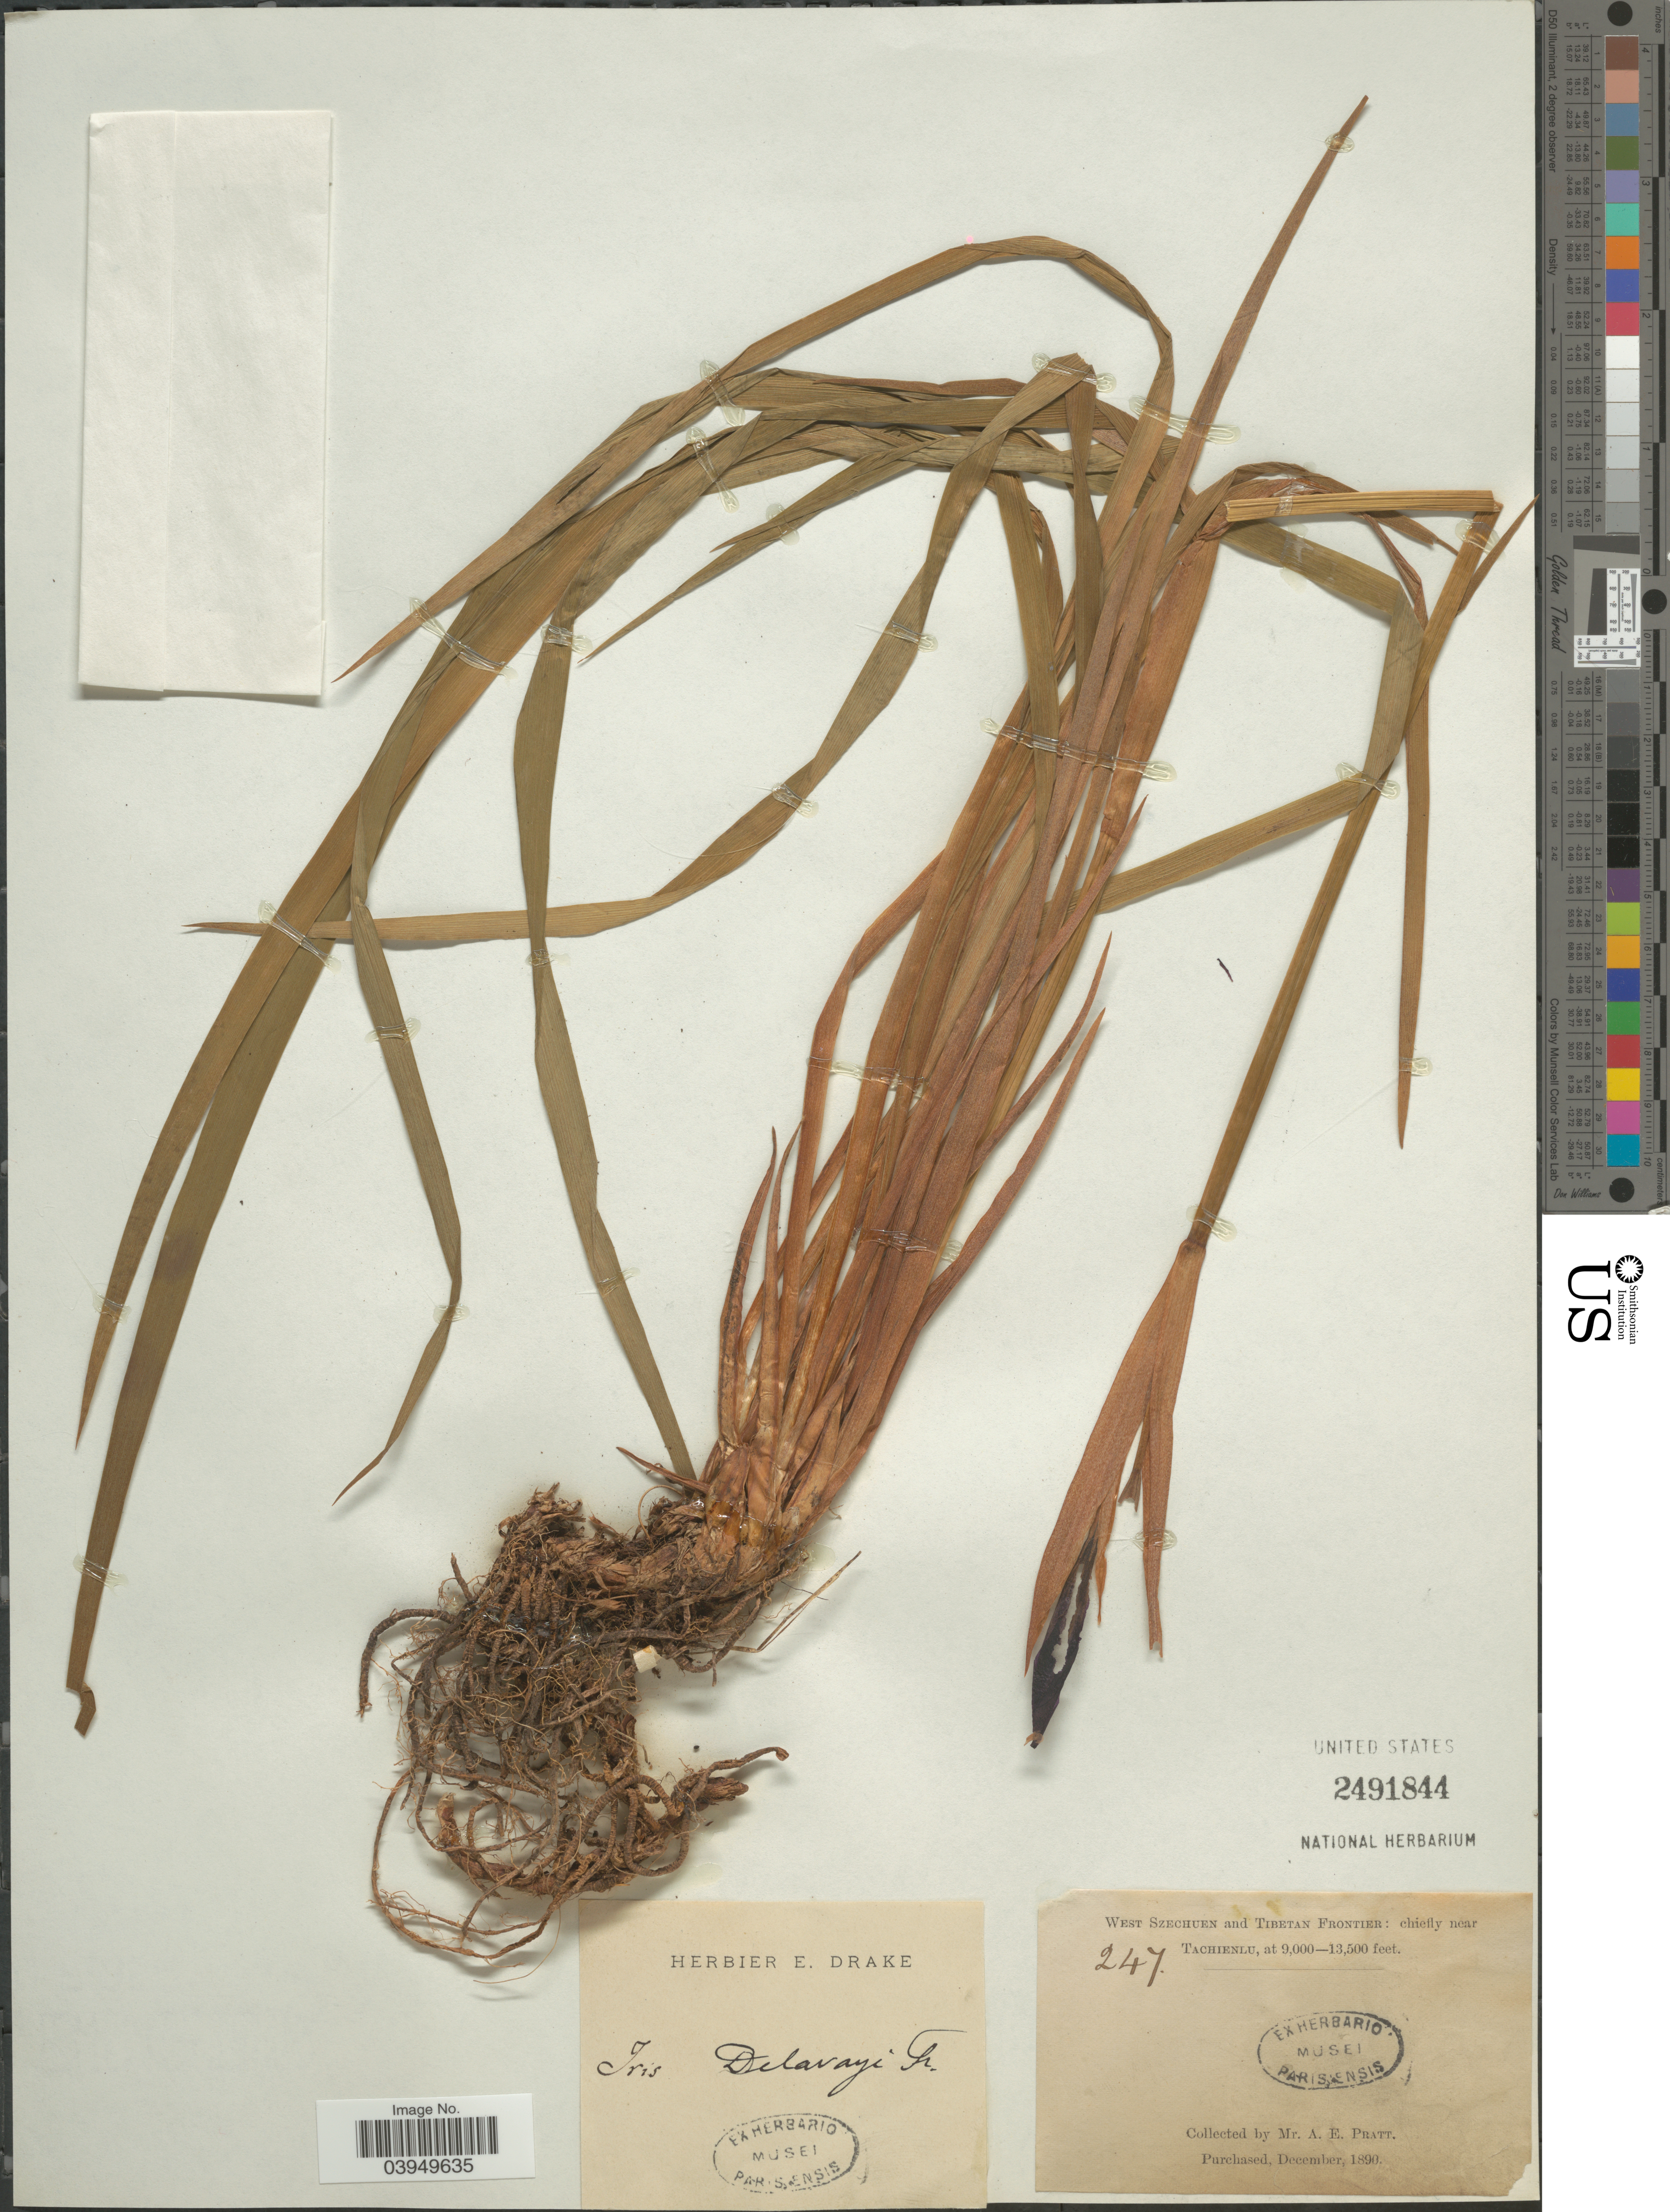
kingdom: Plantae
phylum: Tracheophyta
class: Liliopsida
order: Asparagales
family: Iridaceae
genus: Iris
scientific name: Iris delavayi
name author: Micheli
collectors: A. Pratt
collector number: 247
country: China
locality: West Szechuen and Tibetan Frontier: chiefly near Tachienlu.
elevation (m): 2743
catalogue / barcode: US 2491844